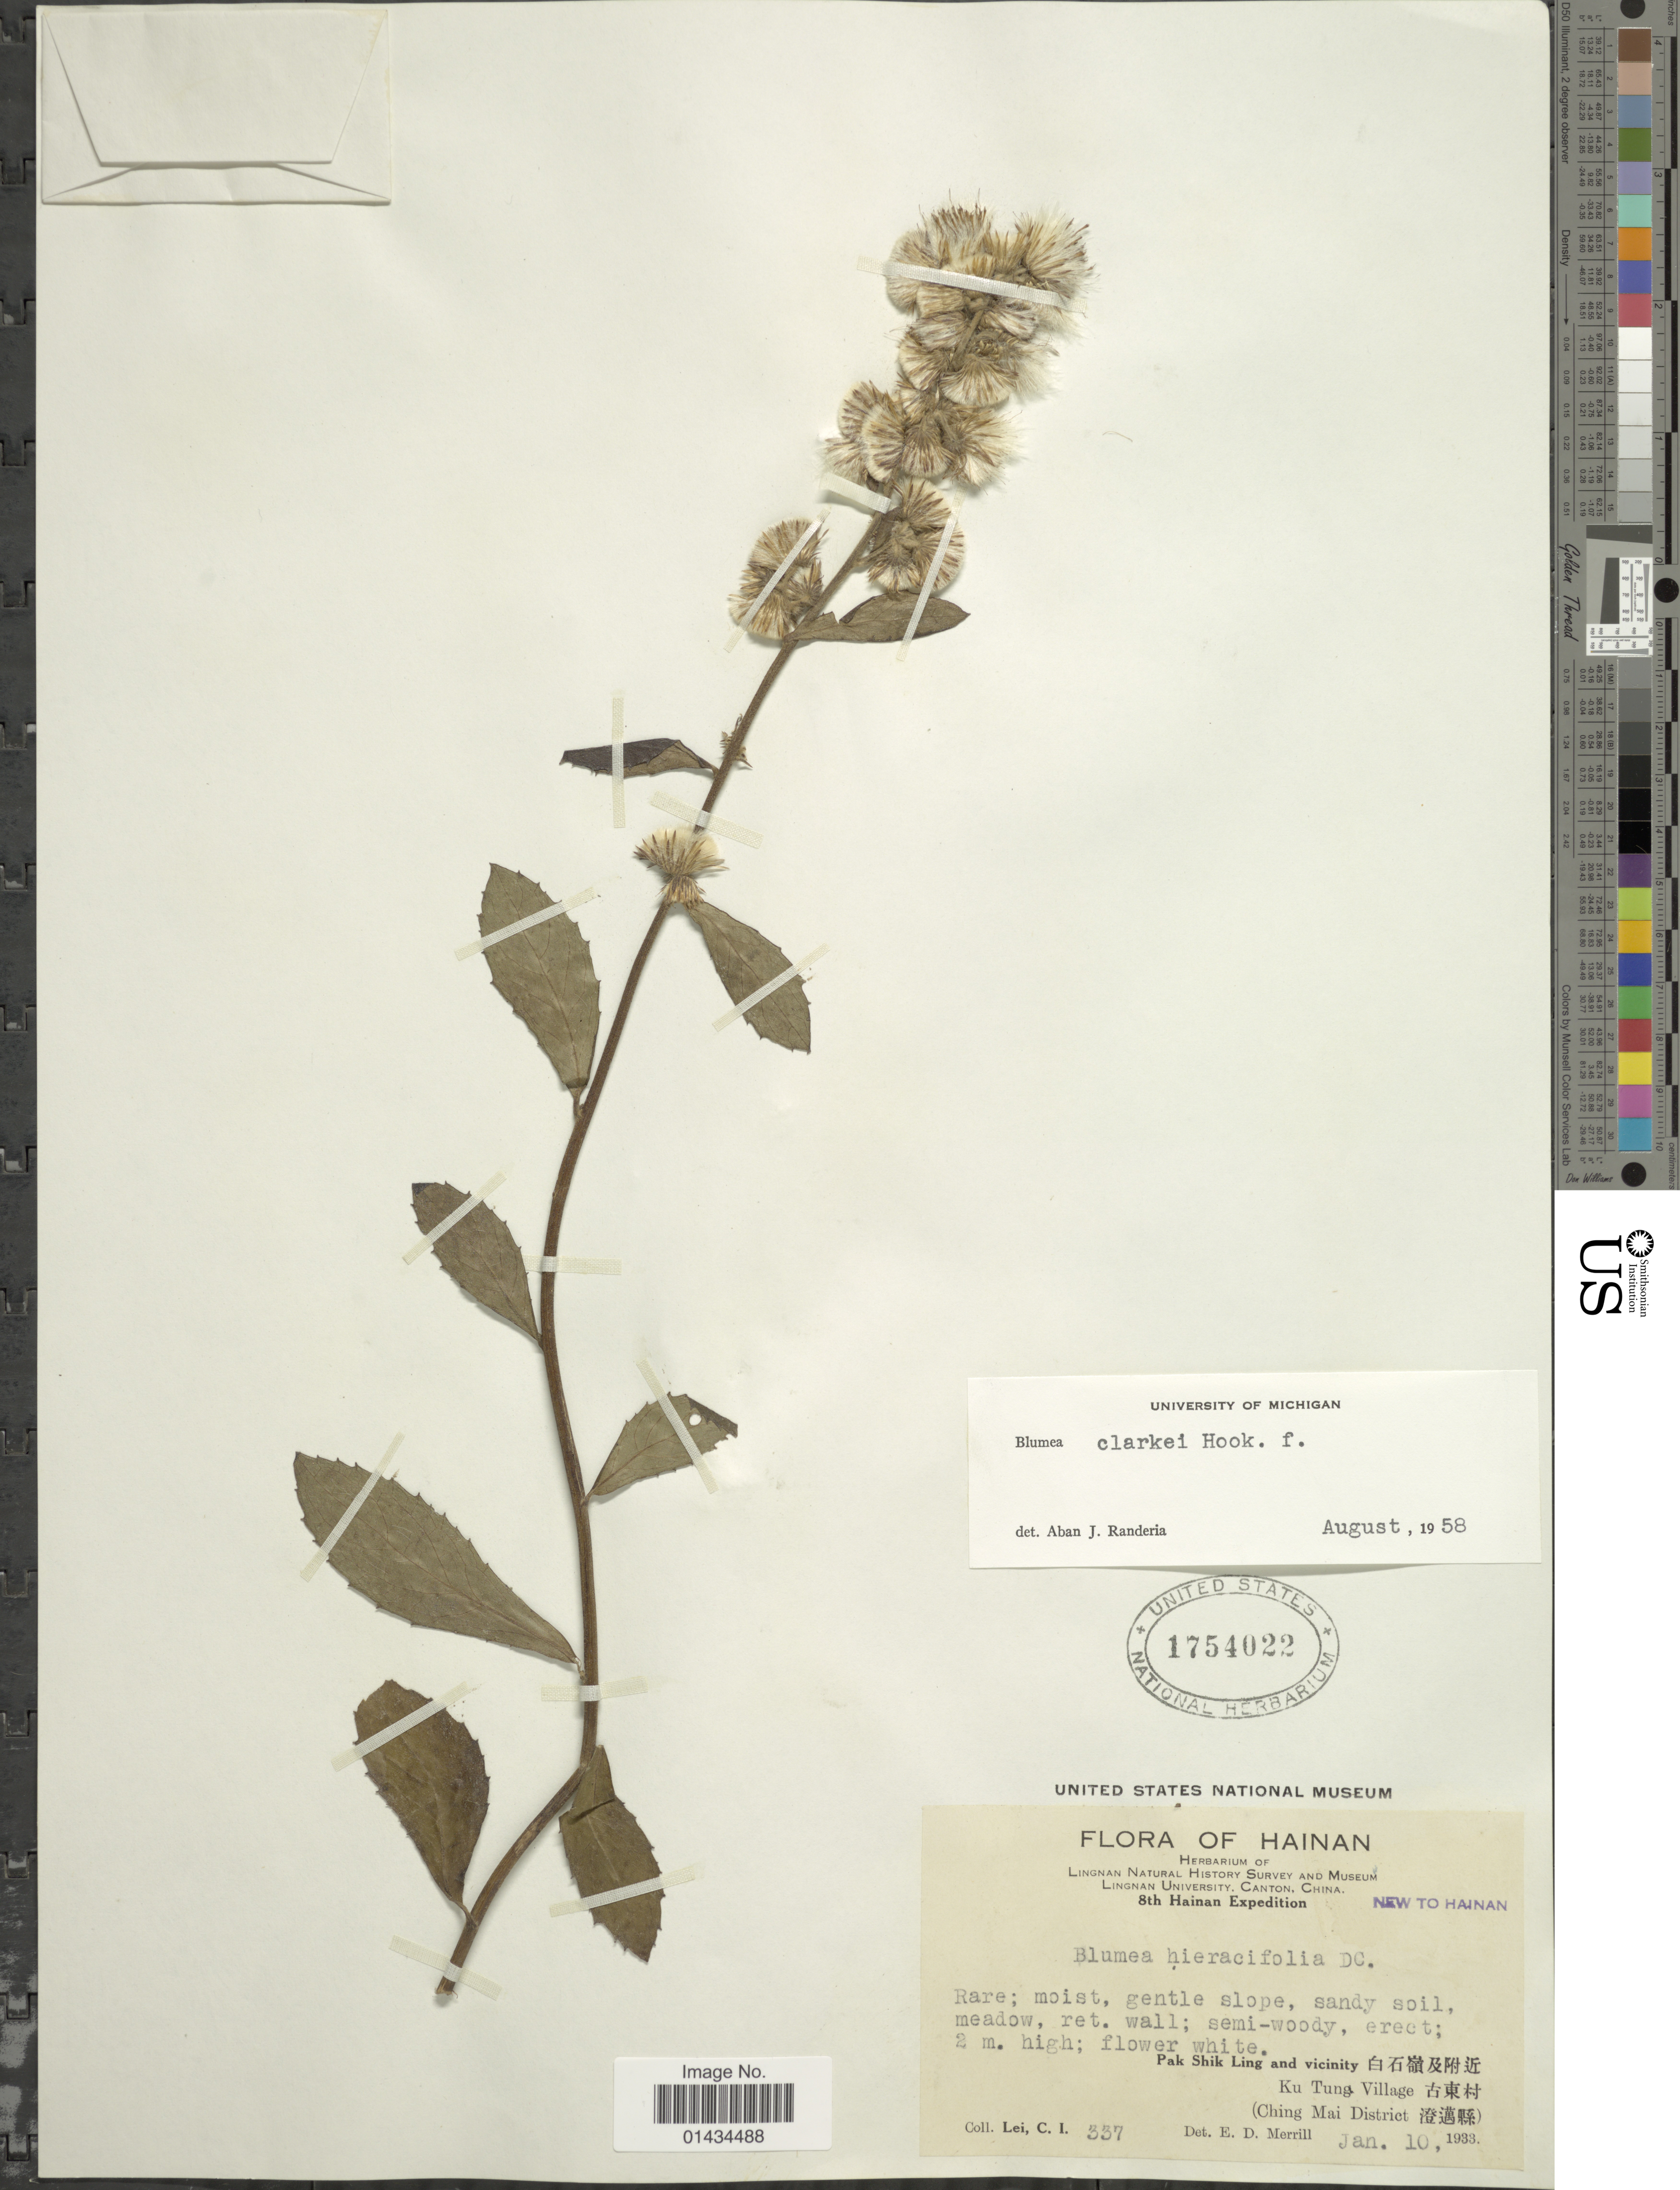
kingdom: Plantae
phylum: Tracheophyta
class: Magnoliopsida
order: Asterales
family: Asteraceae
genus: Blumea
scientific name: Blumea clarkei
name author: Hook. f.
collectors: C. I. Lei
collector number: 337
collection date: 1933-01-10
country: China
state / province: Hainan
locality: Pak Shik Ling and vicinity, Ku Tung Village (Ching Mai District)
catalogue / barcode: US 1754022